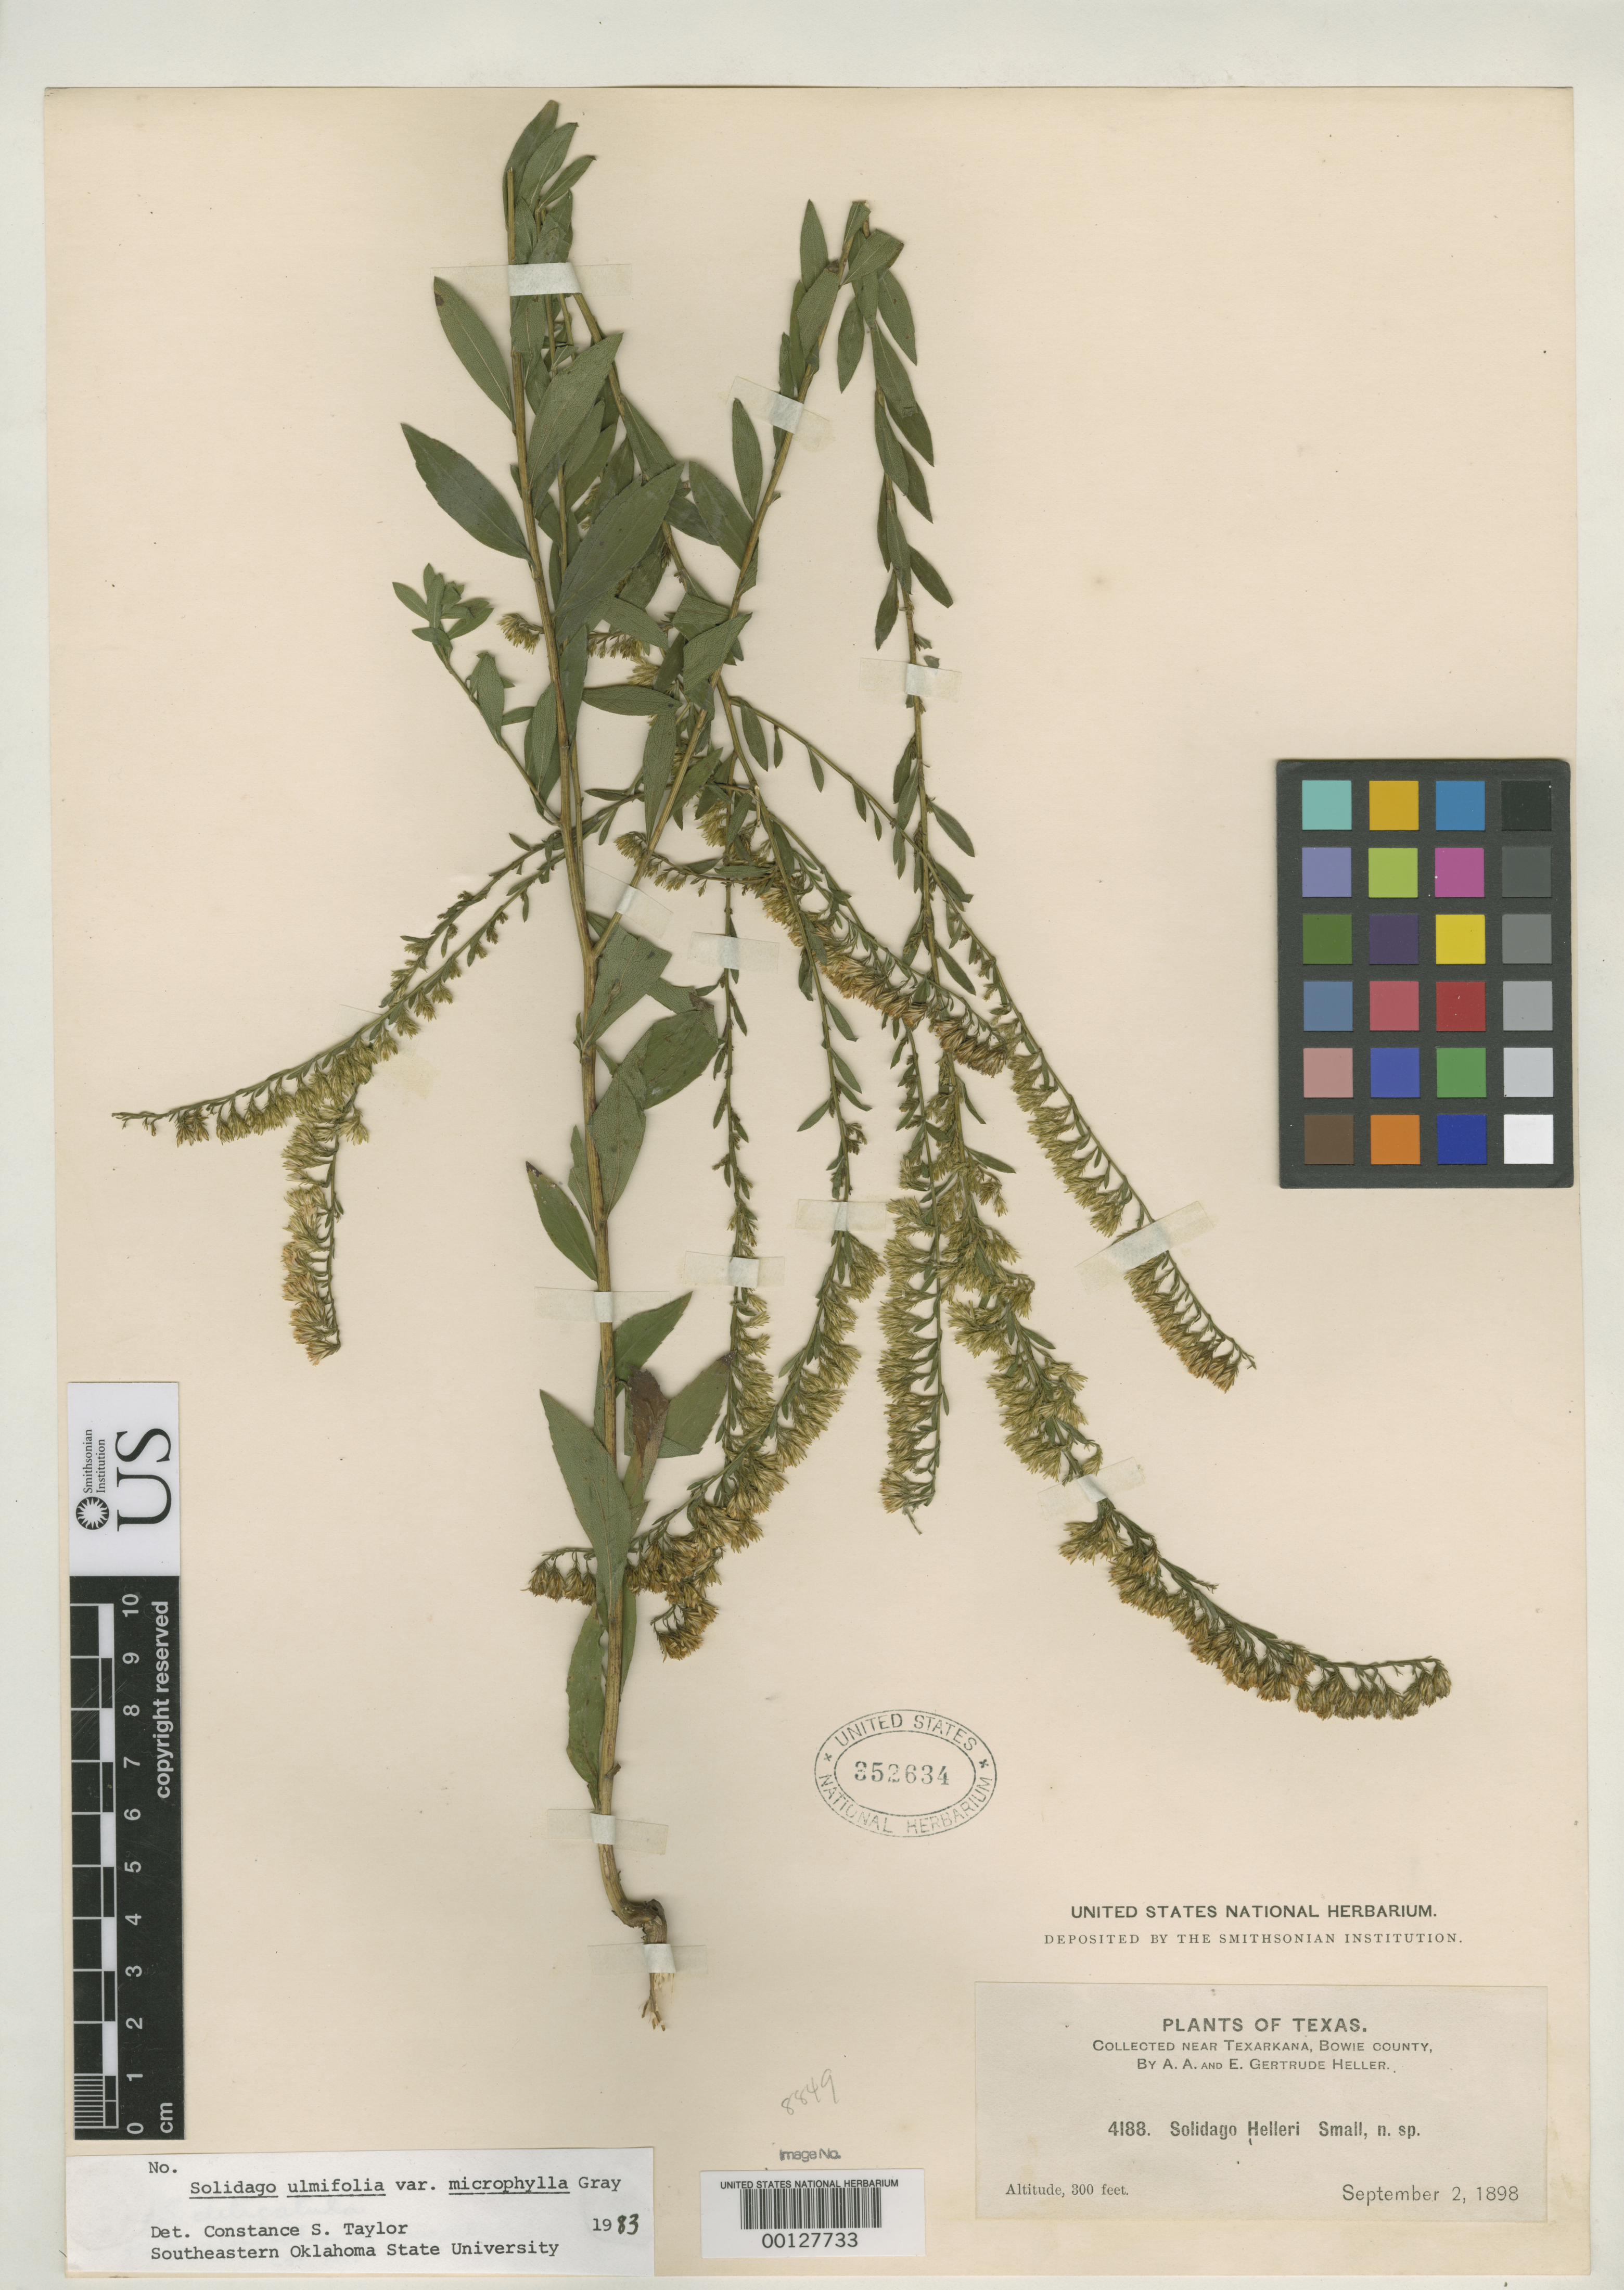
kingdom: Plantae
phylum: Tracheophyta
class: Magnoliopsida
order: Asterales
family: Asteraceae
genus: Solidago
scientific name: Solidago helleri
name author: Small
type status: Isotype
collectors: A. A. Heller & E. G. Heller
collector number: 4188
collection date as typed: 02 Sep 1898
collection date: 1898-09-02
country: United States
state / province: Texas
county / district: Bowie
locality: Texarkana.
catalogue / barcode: US 352634